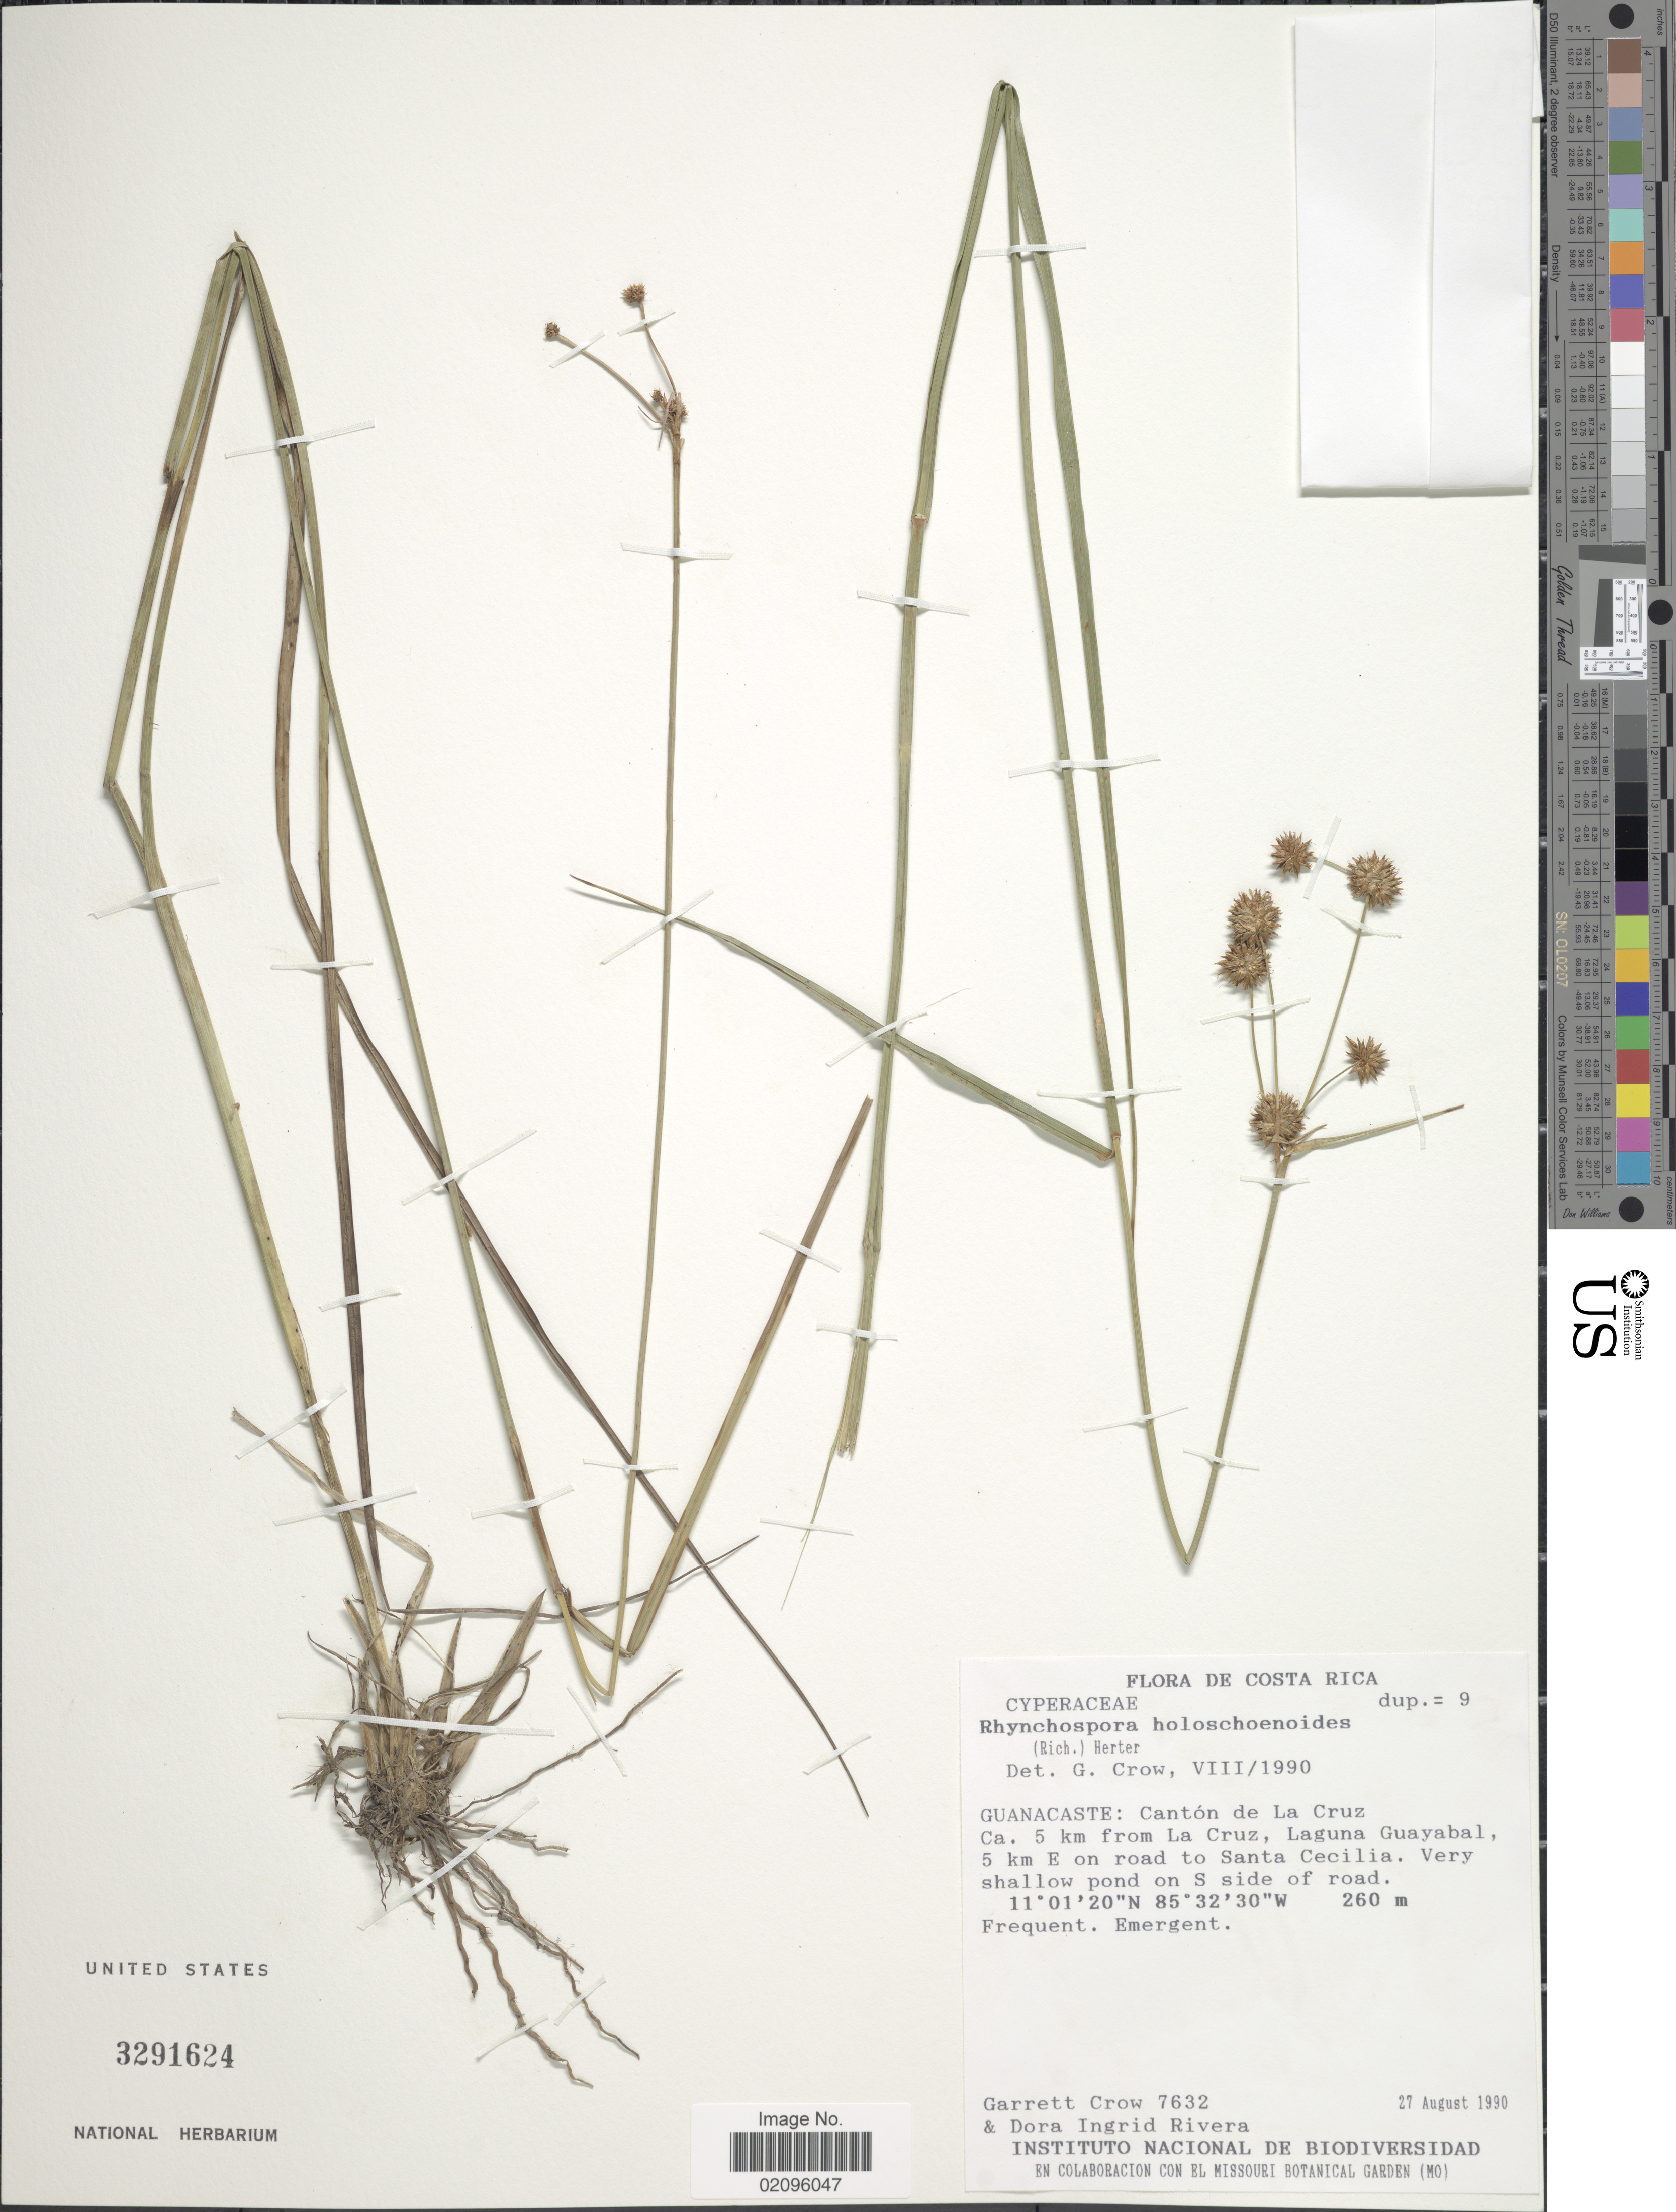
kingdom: Plantae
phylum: Tracheophyta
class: Liliopsida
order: Poales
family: Cyperaceae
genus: Rhynchospora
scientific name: Rhynchospora holoschoenoides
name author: (Rich.) Herter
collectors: G. E. Crow & D. I. Rivera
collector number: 7632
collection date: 1990-08-27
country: Costa Rica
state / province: Guanacaste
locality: Canton de La Cruz Ca. 5 km from La Cruz, Laguna Guayabal, 5 km E on road to Santa Cecilia, very shallow pond on S side of road.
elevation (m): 260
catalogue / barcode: US 3291624